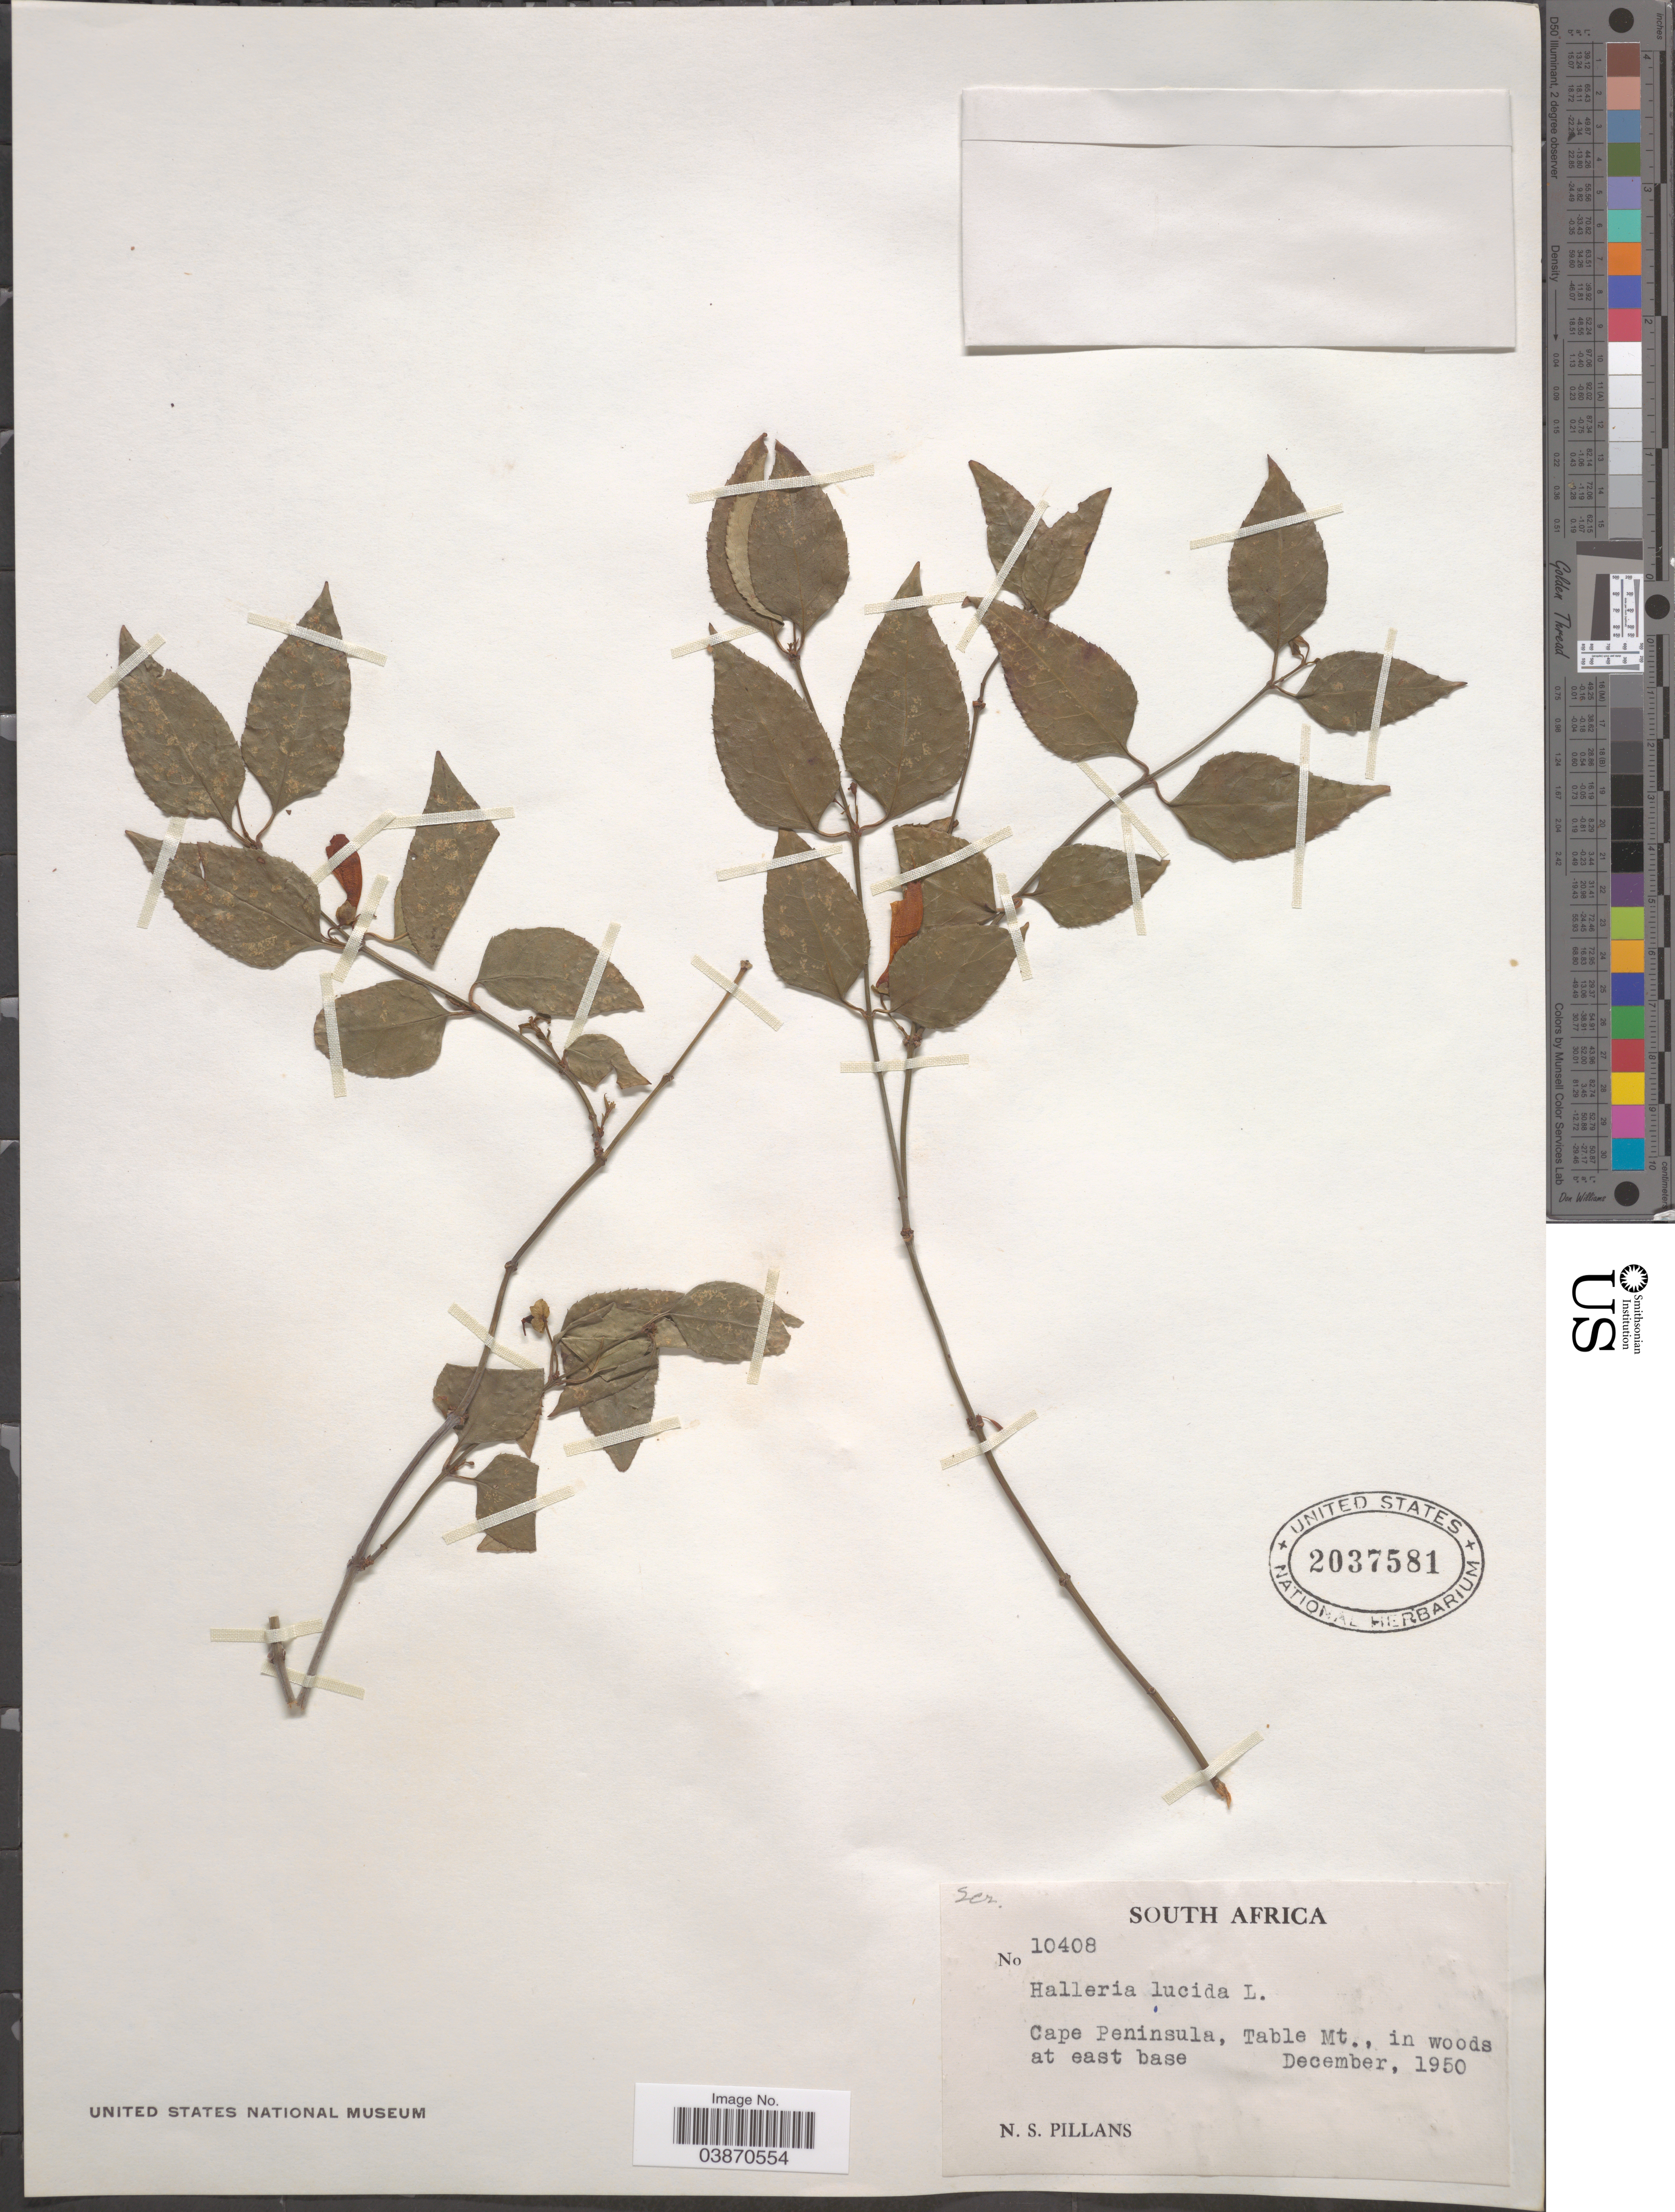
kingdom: Plantae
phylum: Tracheophyta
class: Magnoliopsida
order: Lamiales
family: Stilbaceae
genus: Halleria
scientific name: Halleria lucida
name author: L.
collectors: N. S. Pillans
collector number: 10408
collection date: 1950-12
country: South Africa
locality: Cape Peninsula, Table Mt., in woods at east base.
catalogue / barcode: US 2037581